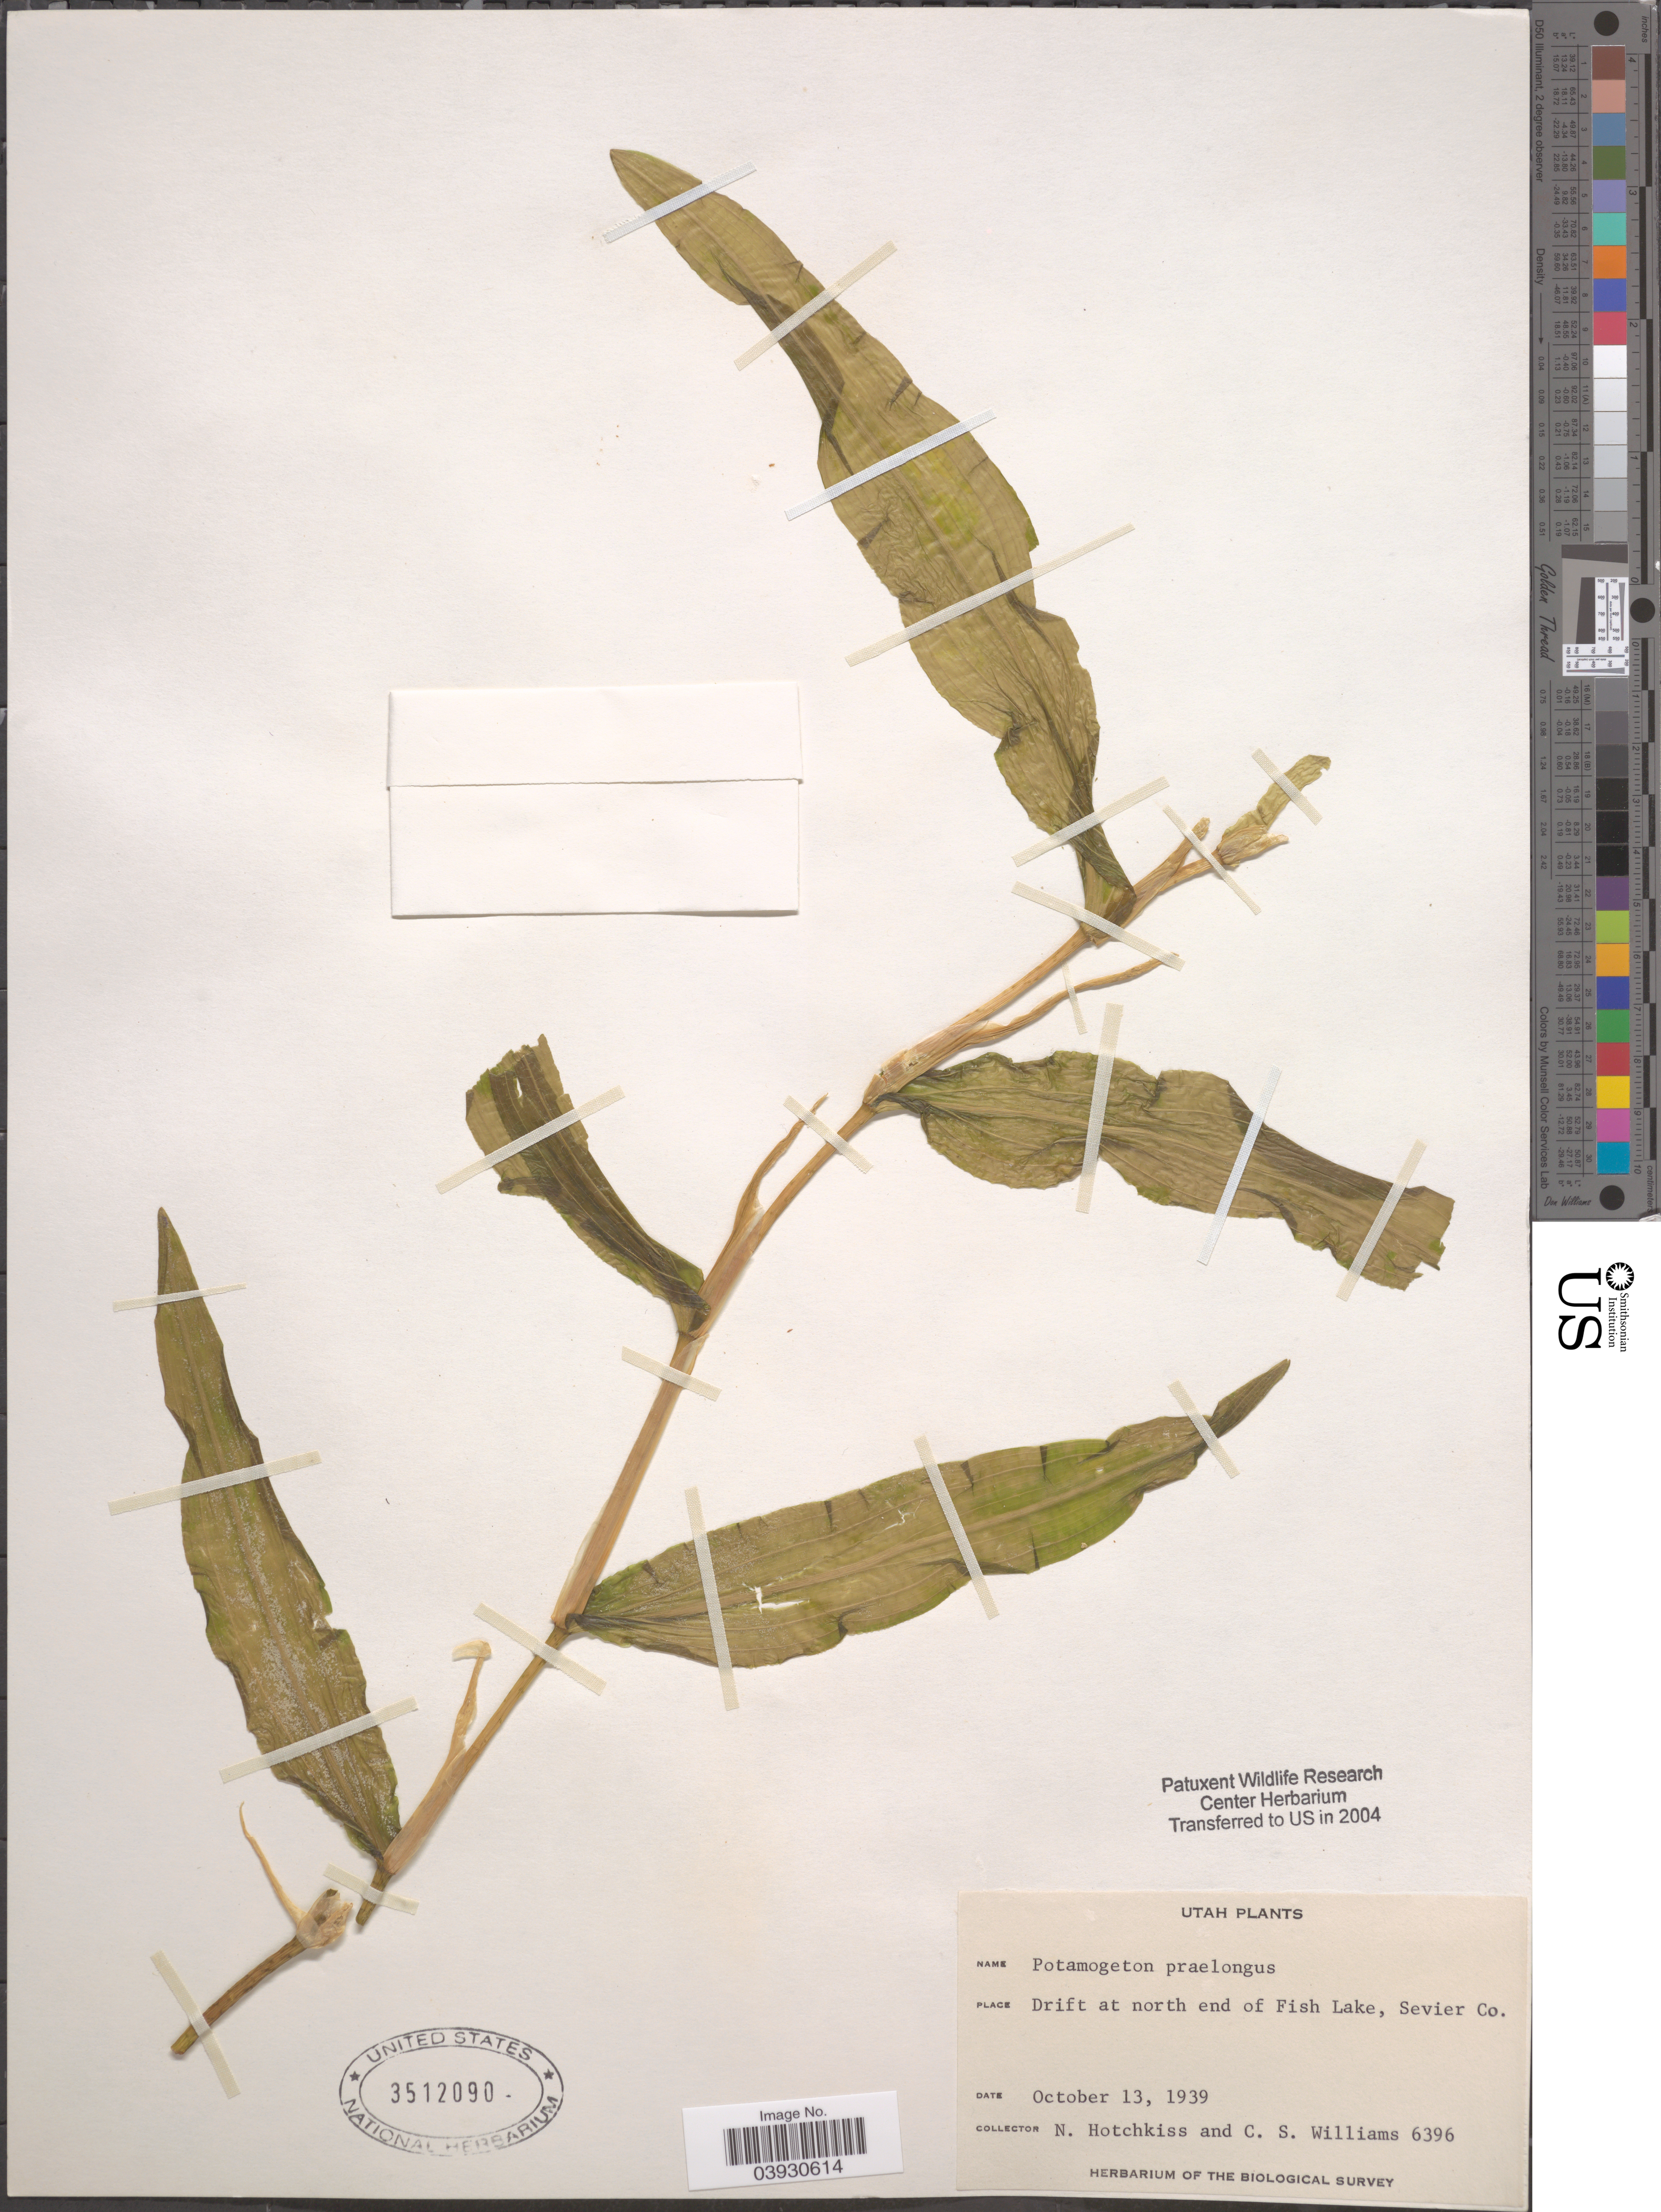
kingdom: Plantae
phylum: Tracheophyta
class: Liliopsida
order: Alismatales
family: Potamogetonaceae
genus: Potamogeton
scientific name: Potamogeton praelongus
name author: Wulfen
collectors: N. Hotchkiss & C. Williams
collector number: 6396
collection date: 1939-10-13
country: United States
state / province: Utah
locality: Drift at north end of Fish Lake, Sevier Co.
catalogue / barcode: US 3512090